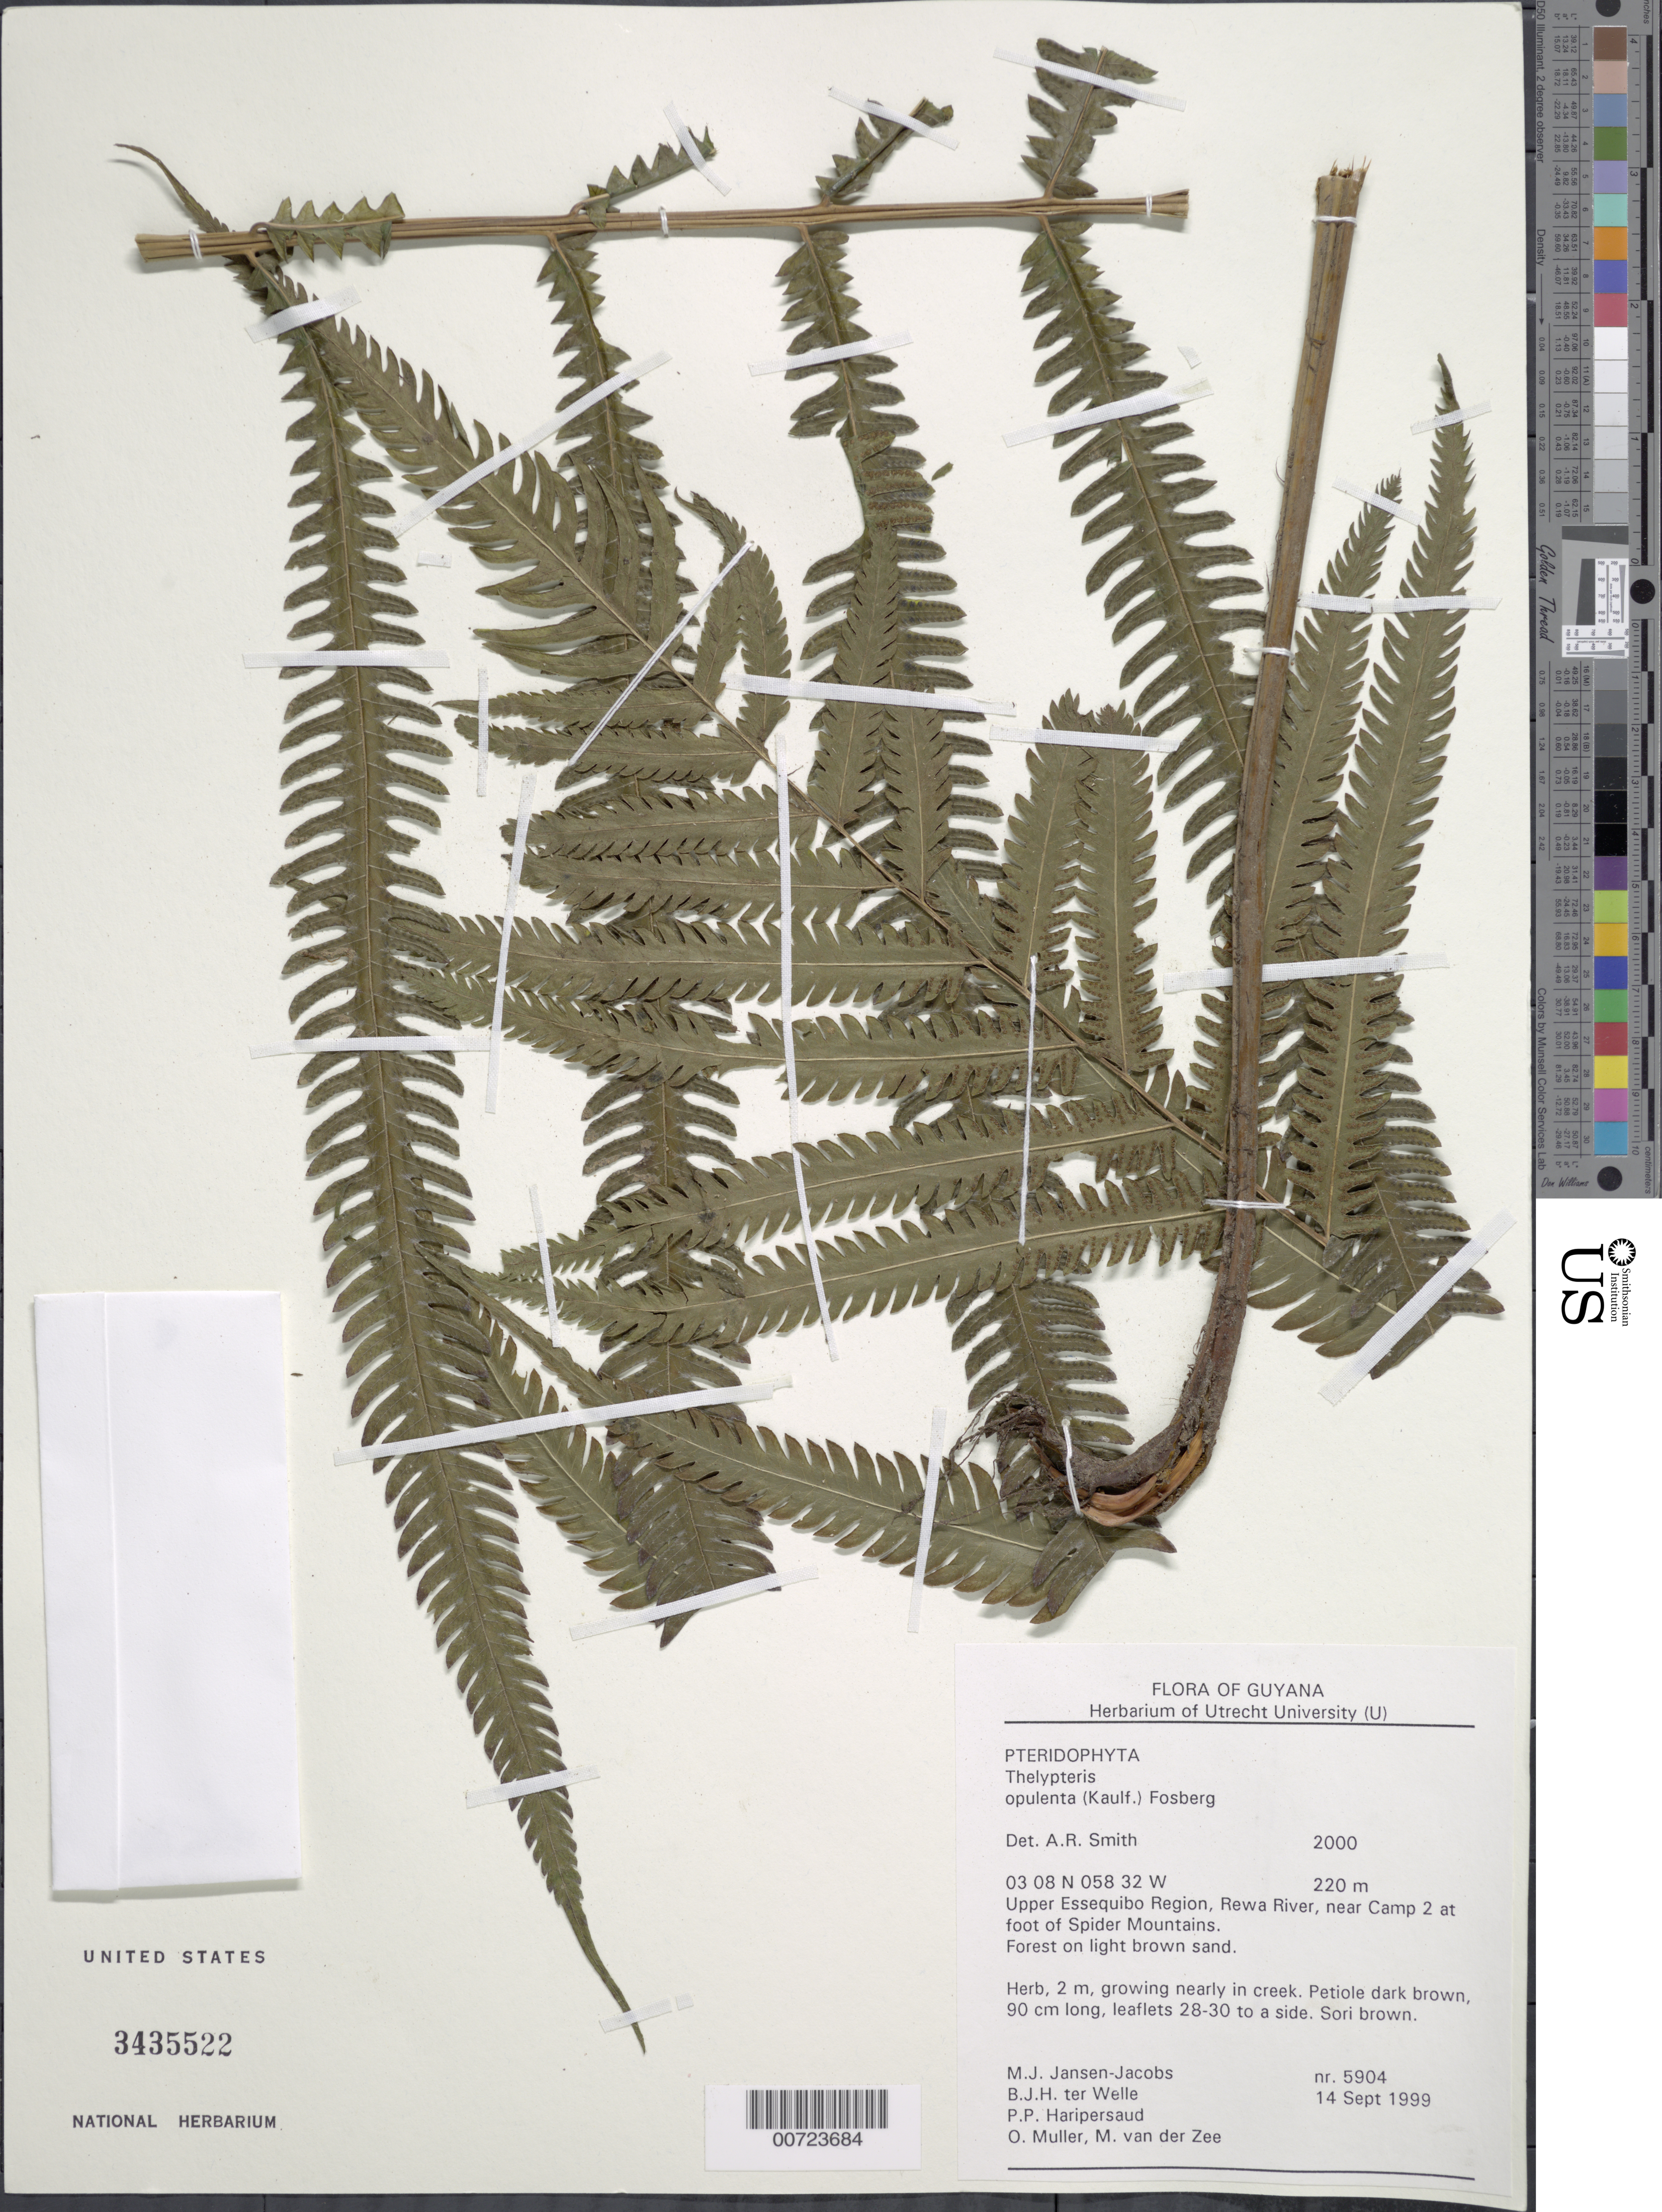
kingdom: Plantae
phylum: Tracheophyta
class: Polypodiopsida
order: Polypodiales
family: Thelypteridaceae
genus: Amphineuron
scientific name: Amphineuron opulentum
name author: (Kaulf.) Holttum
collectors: M. J. Jansen-Jacobs, B. Welle, P. Haripersaud, O. Muller & M. van der Zee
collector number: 5904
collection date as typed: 14-Sep-99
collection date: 1999-09-14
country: Guyana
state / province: U. Takutu-U. Essequibo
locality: Rewa River, at foot of Spider Mts., near camp 2, Upper Essequibo Region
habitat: Forest on light brown sand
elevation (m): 220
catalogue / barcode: US 3435522